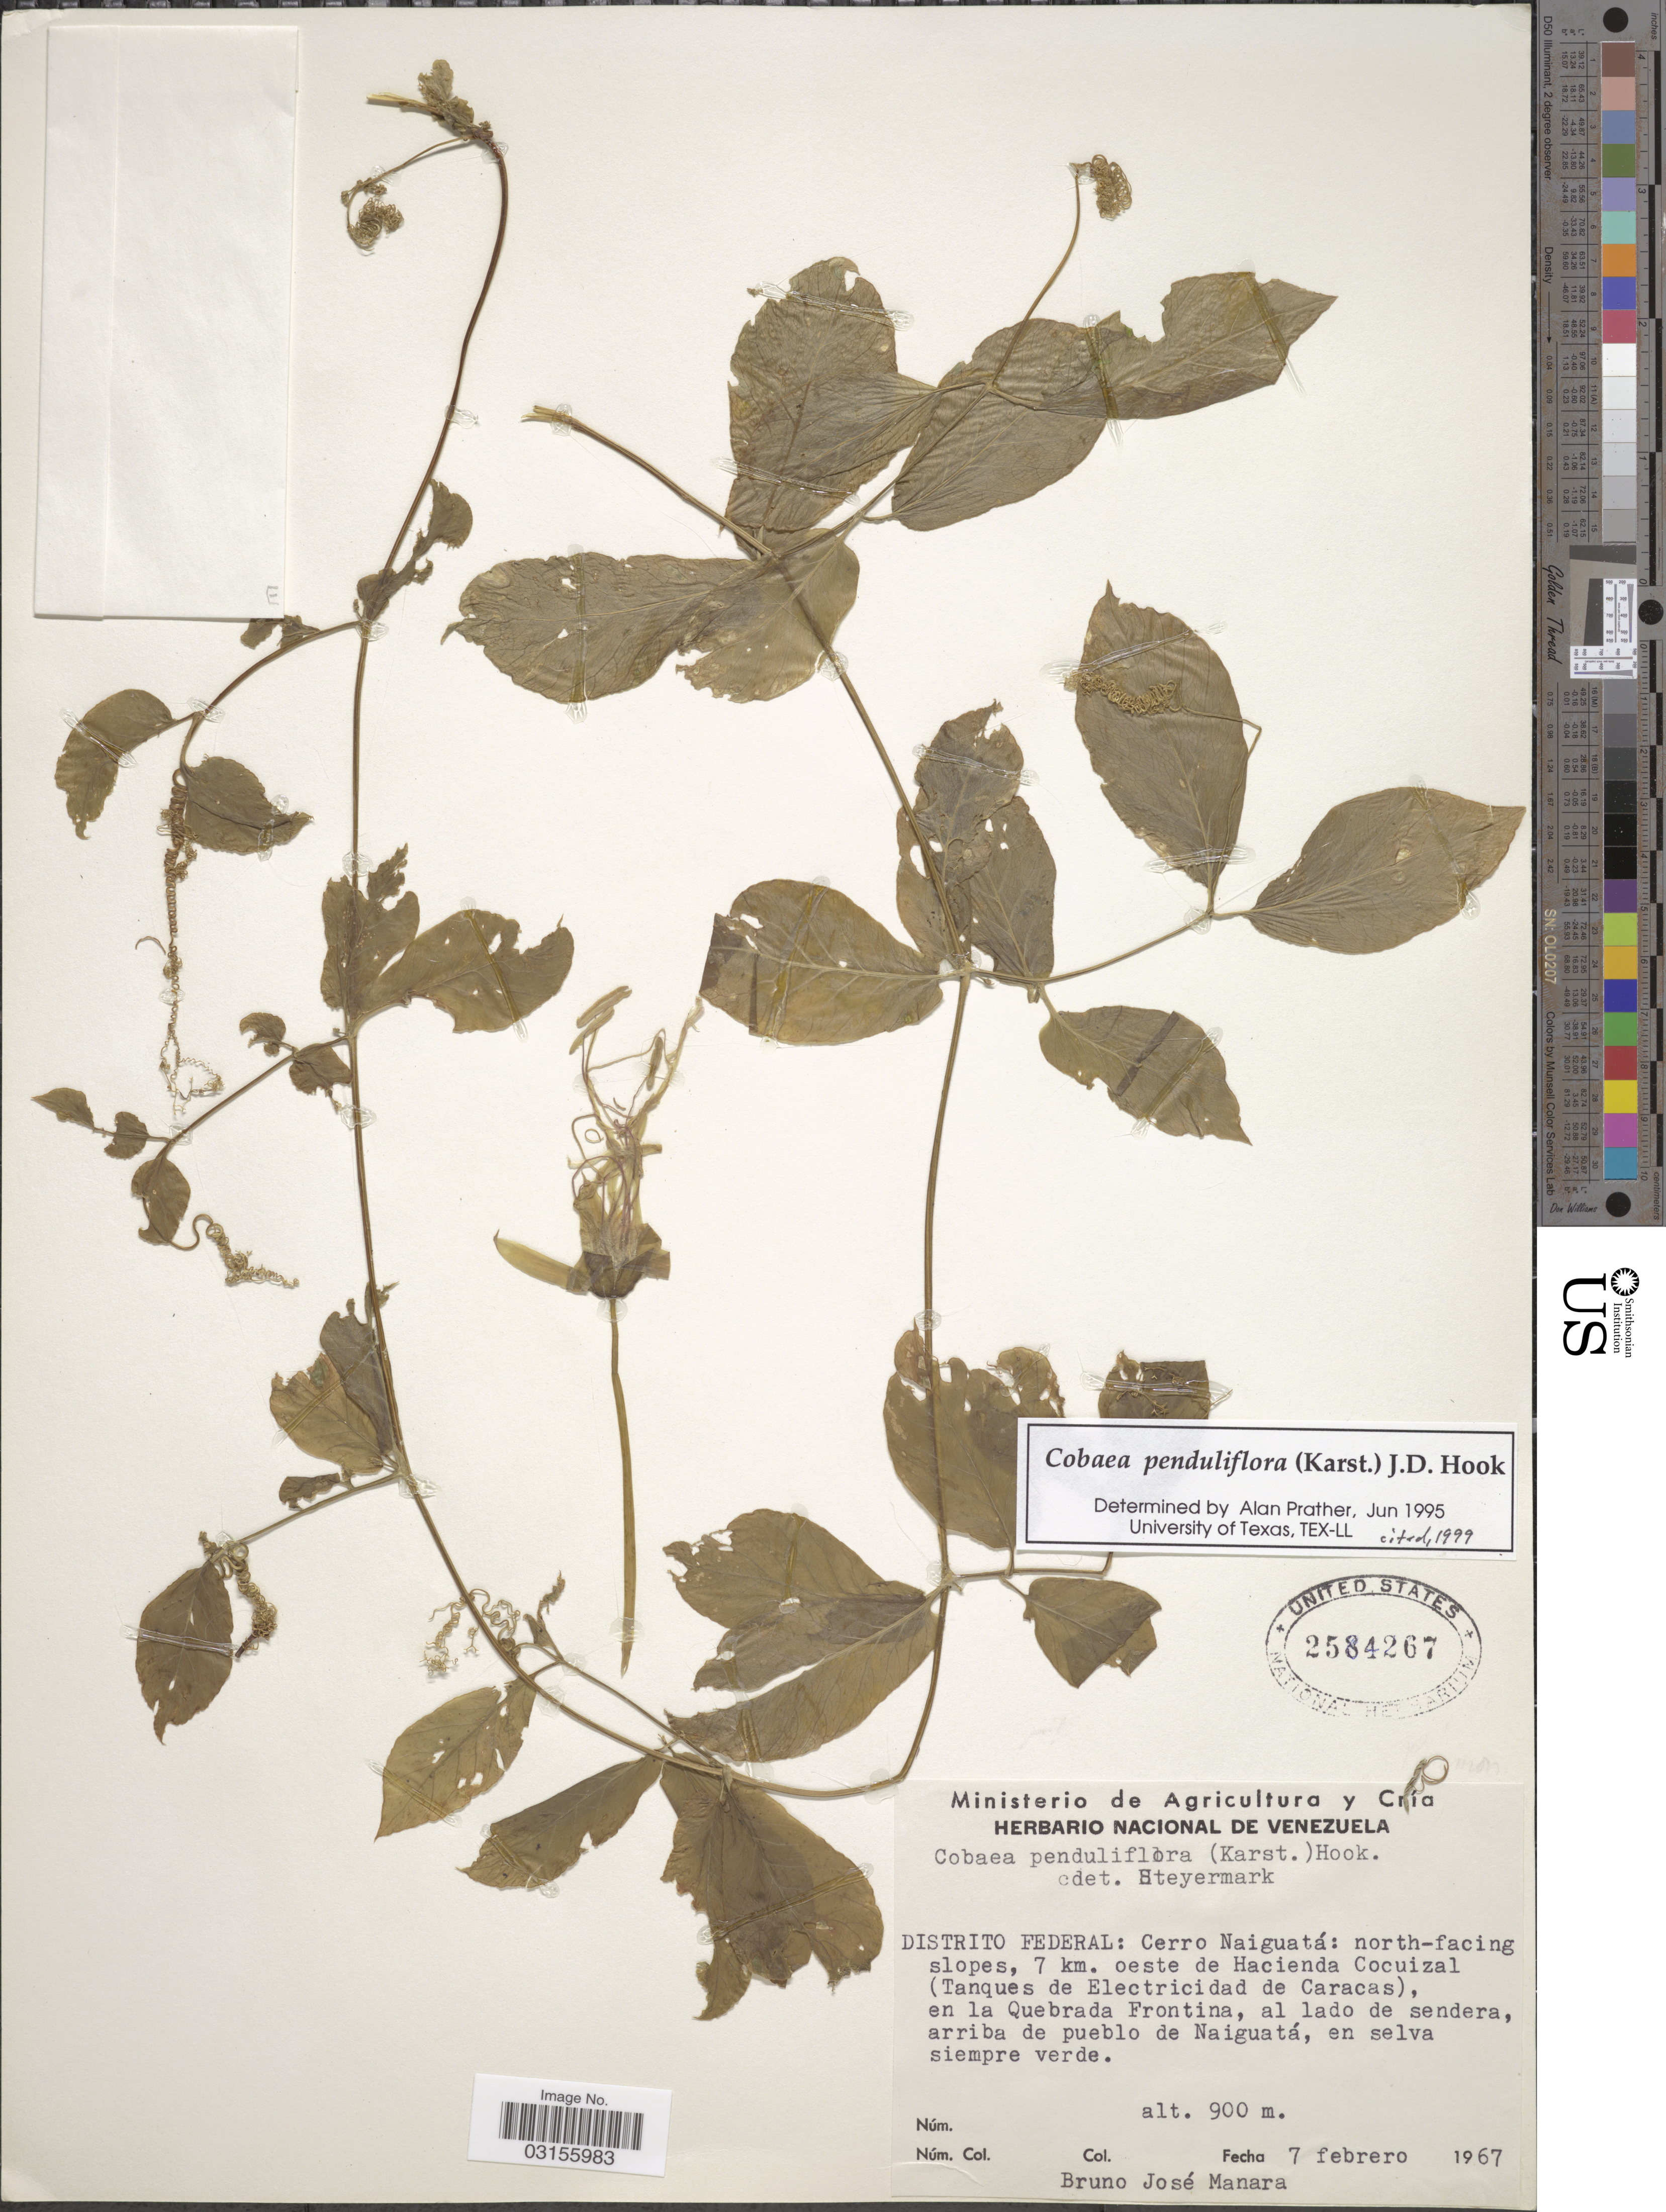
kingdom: Plantae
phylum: Tracheophyta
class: Magnoliopsida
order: Ericales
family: Polemoniaceae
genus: Cobaea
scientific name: Cobaea penduliflora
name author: (H. Karst.) Hook. f.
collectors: B. Manara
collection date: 1967-02-07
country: Venezuela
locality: Distrito Federal: Cerro Naiguatá: north-facing slopes, 7 km. oeste de Hacienda Cocuizal (Tanques de Electricidad de Caracas), en la Quebrada Frontina, al lado de sendera arriba de pueblo de Naiguatá, en selva siempre verde.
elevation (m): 900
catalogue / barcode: US 2584267